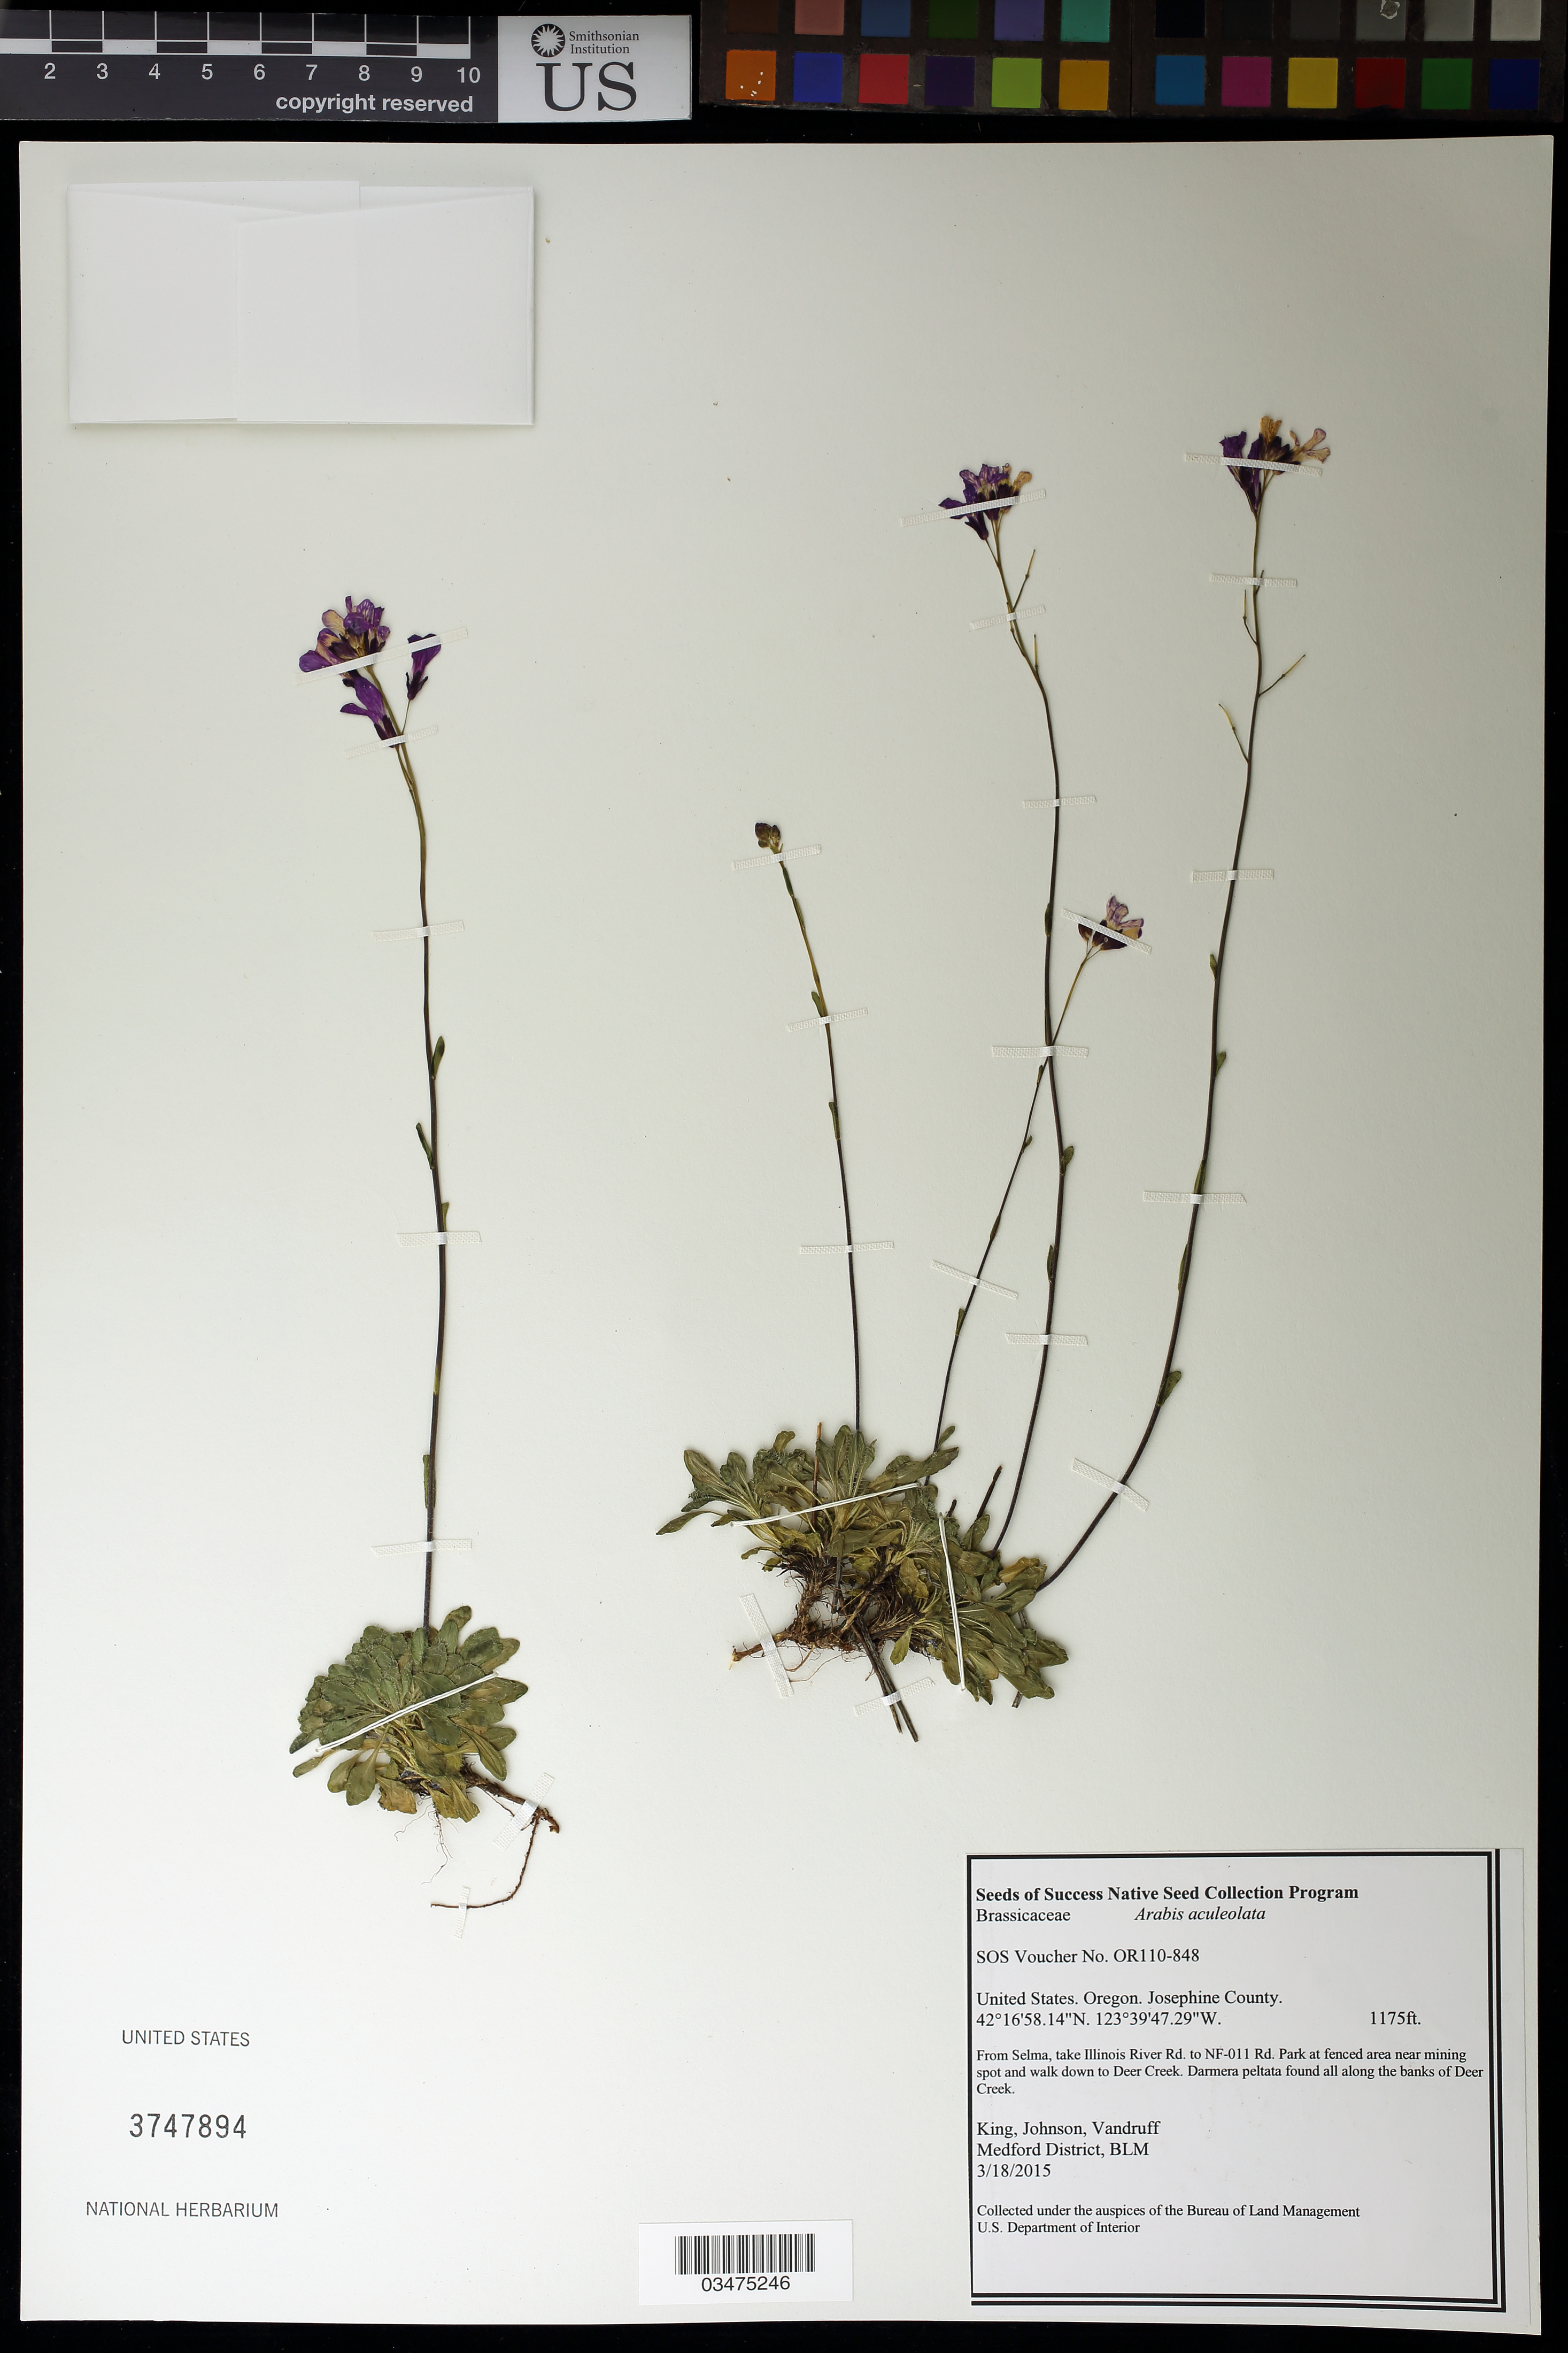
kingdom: Plantae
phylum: Tracheophyta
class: Magnoliopsida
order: Brassicales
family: Brassicaceae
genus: Arabis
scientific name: Arabis aculeolata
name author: Greene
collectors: King, --, -- Johnson & -. Vandruff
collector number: OR110-848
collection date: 2015-03-18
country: United States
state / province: Oregon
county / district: Josephine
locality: Along the bank of Deer Creek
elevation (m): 358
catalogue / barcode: US 3747894